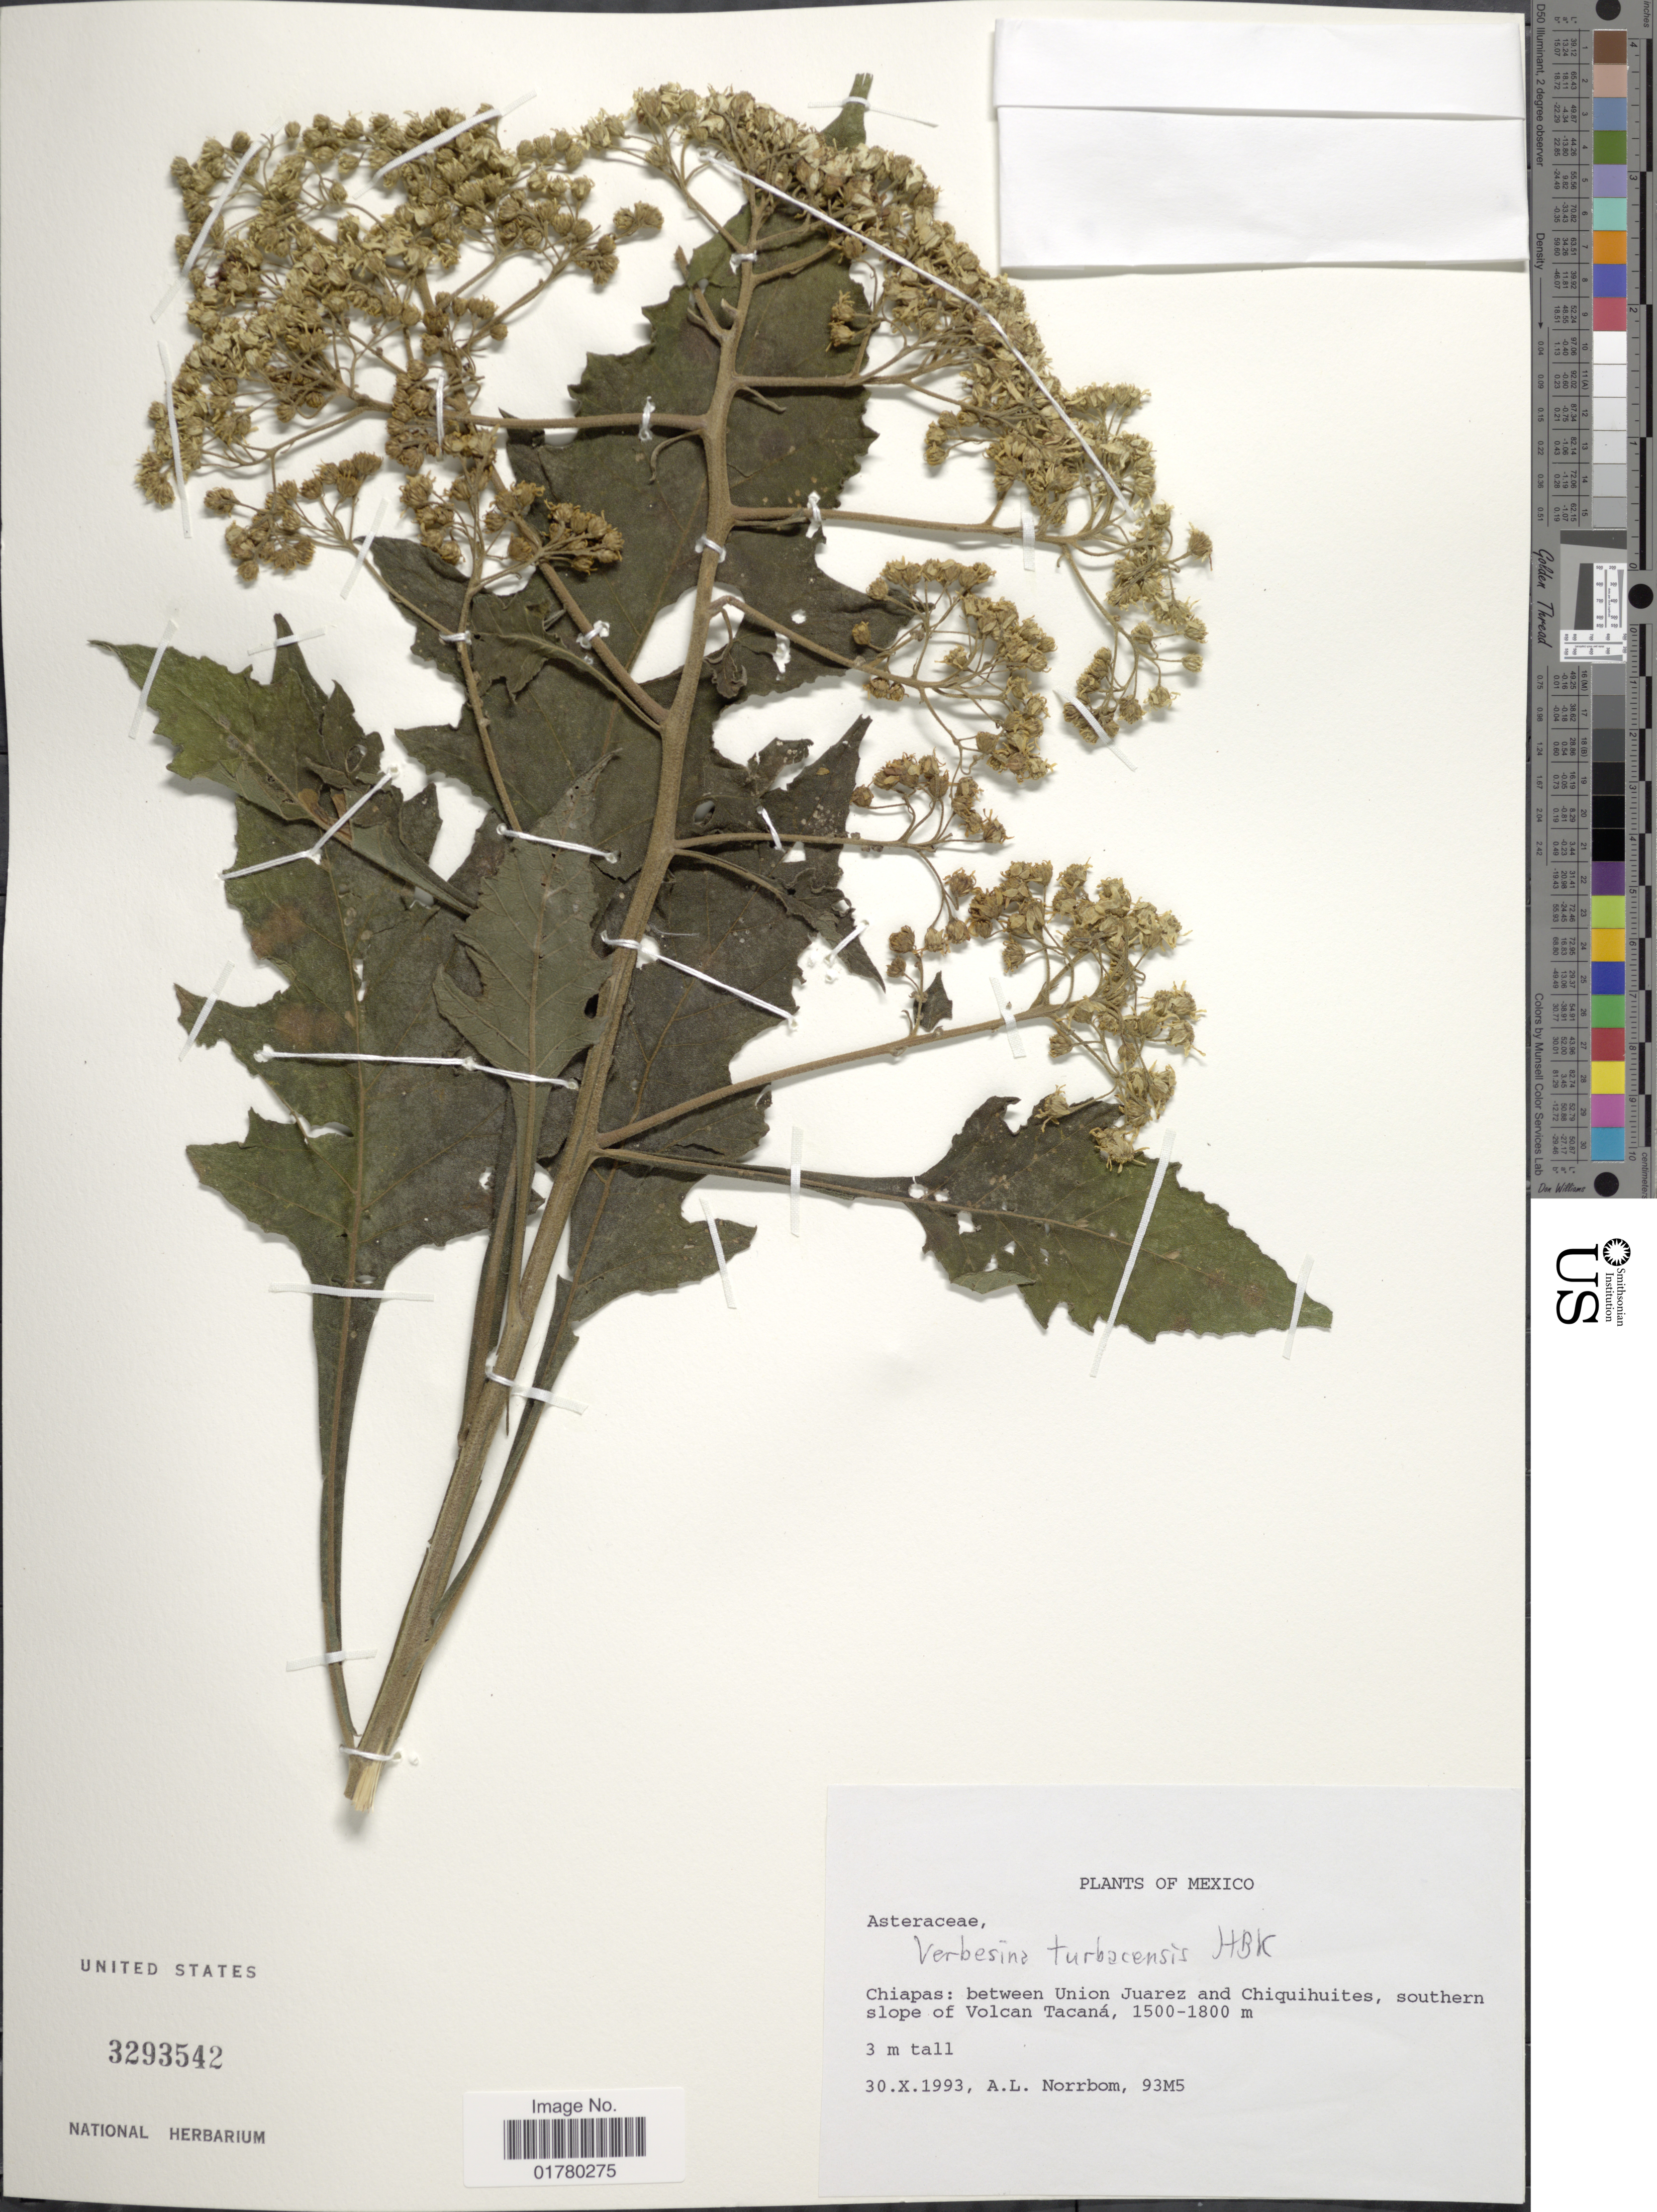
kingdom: Plantae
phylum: Tracheophyta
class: Magnoliopsida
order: Asterales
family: Asteraceae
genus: Verbesina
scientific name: Verbesina turbacensis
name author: Kunth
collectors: A. L. Norrbom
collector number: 93M5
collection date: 1993-10-30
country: Mexico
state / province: Chiapas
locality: Between Union Juarez and Chiquihuites, southern slopes of Volcan Tacaná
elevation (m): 1500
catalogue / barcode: US 3293542